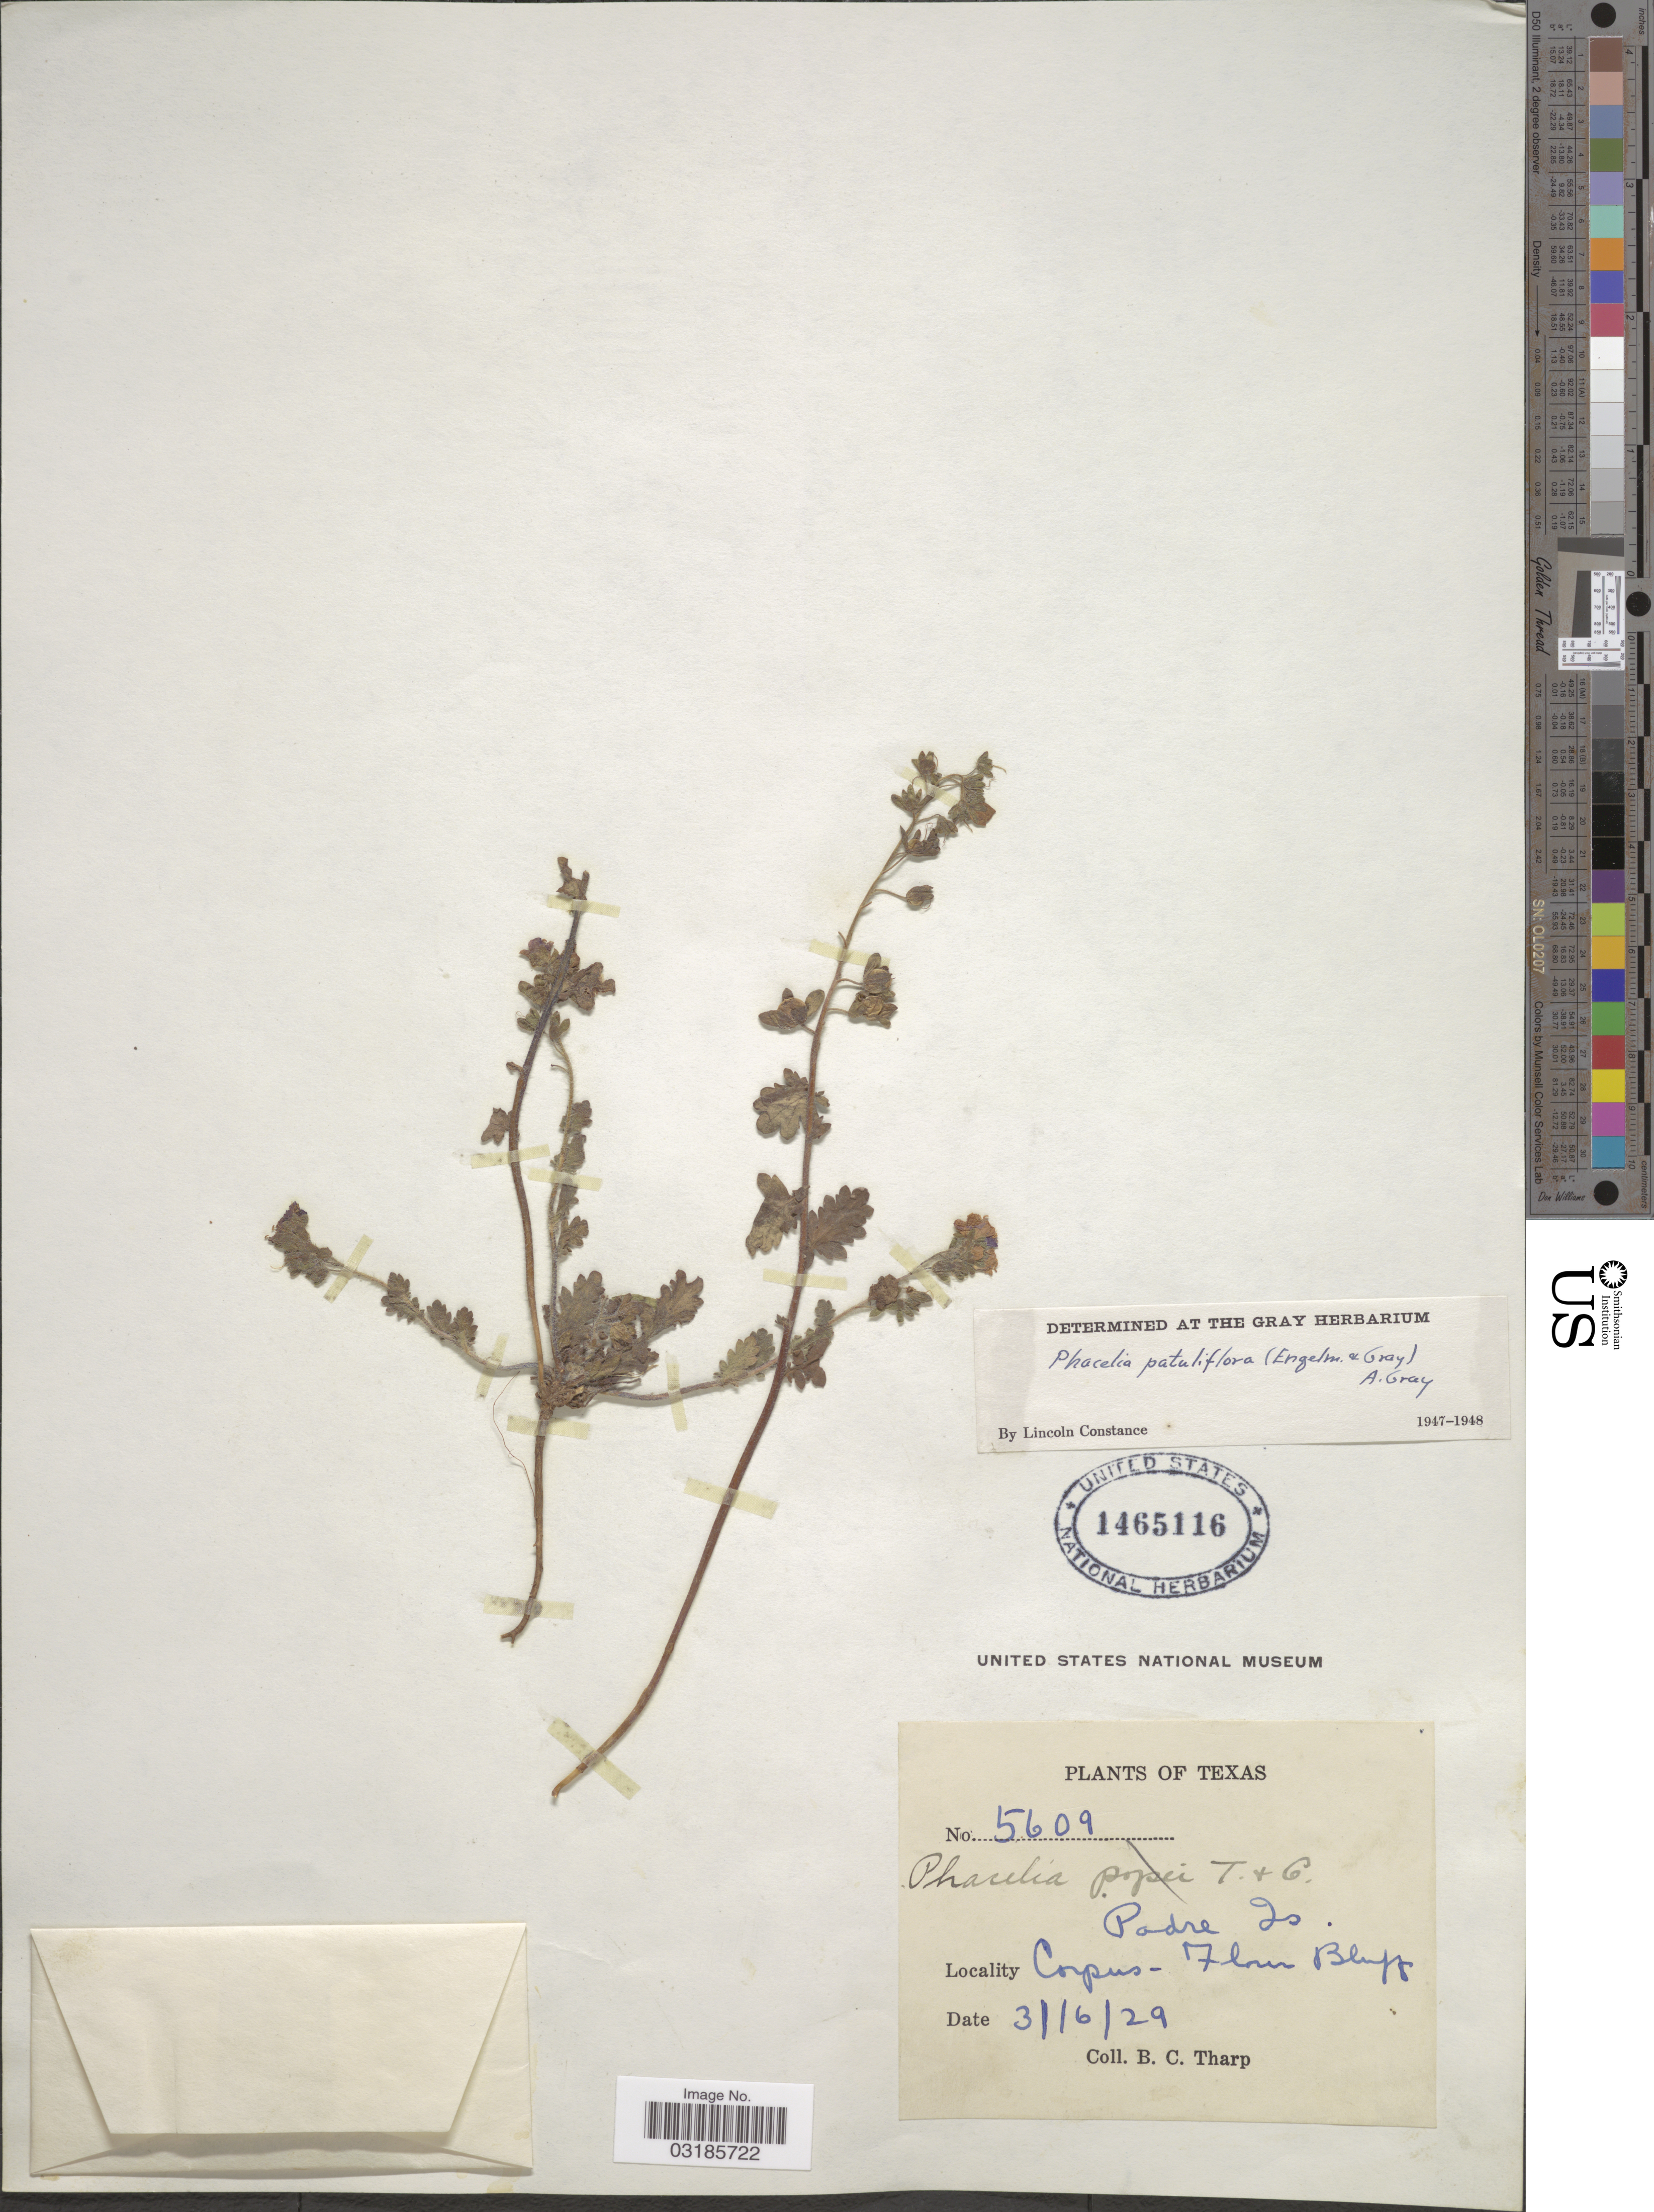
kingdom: Plantae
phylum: Tracheophyta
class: Magnoliopsida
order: Boraginales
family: Hydrophyllaceae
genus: Phacelia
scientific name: Phacelia patuliflora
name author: (Engelm. & A. Gray) A. Gray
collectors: B. C. Tharp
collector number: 5609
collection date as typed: Transcribed d/m/y: 16/3/29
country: United States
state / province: Texas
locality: Padre Is. Corpus. Flour Bluff.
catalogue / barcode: US 1465116